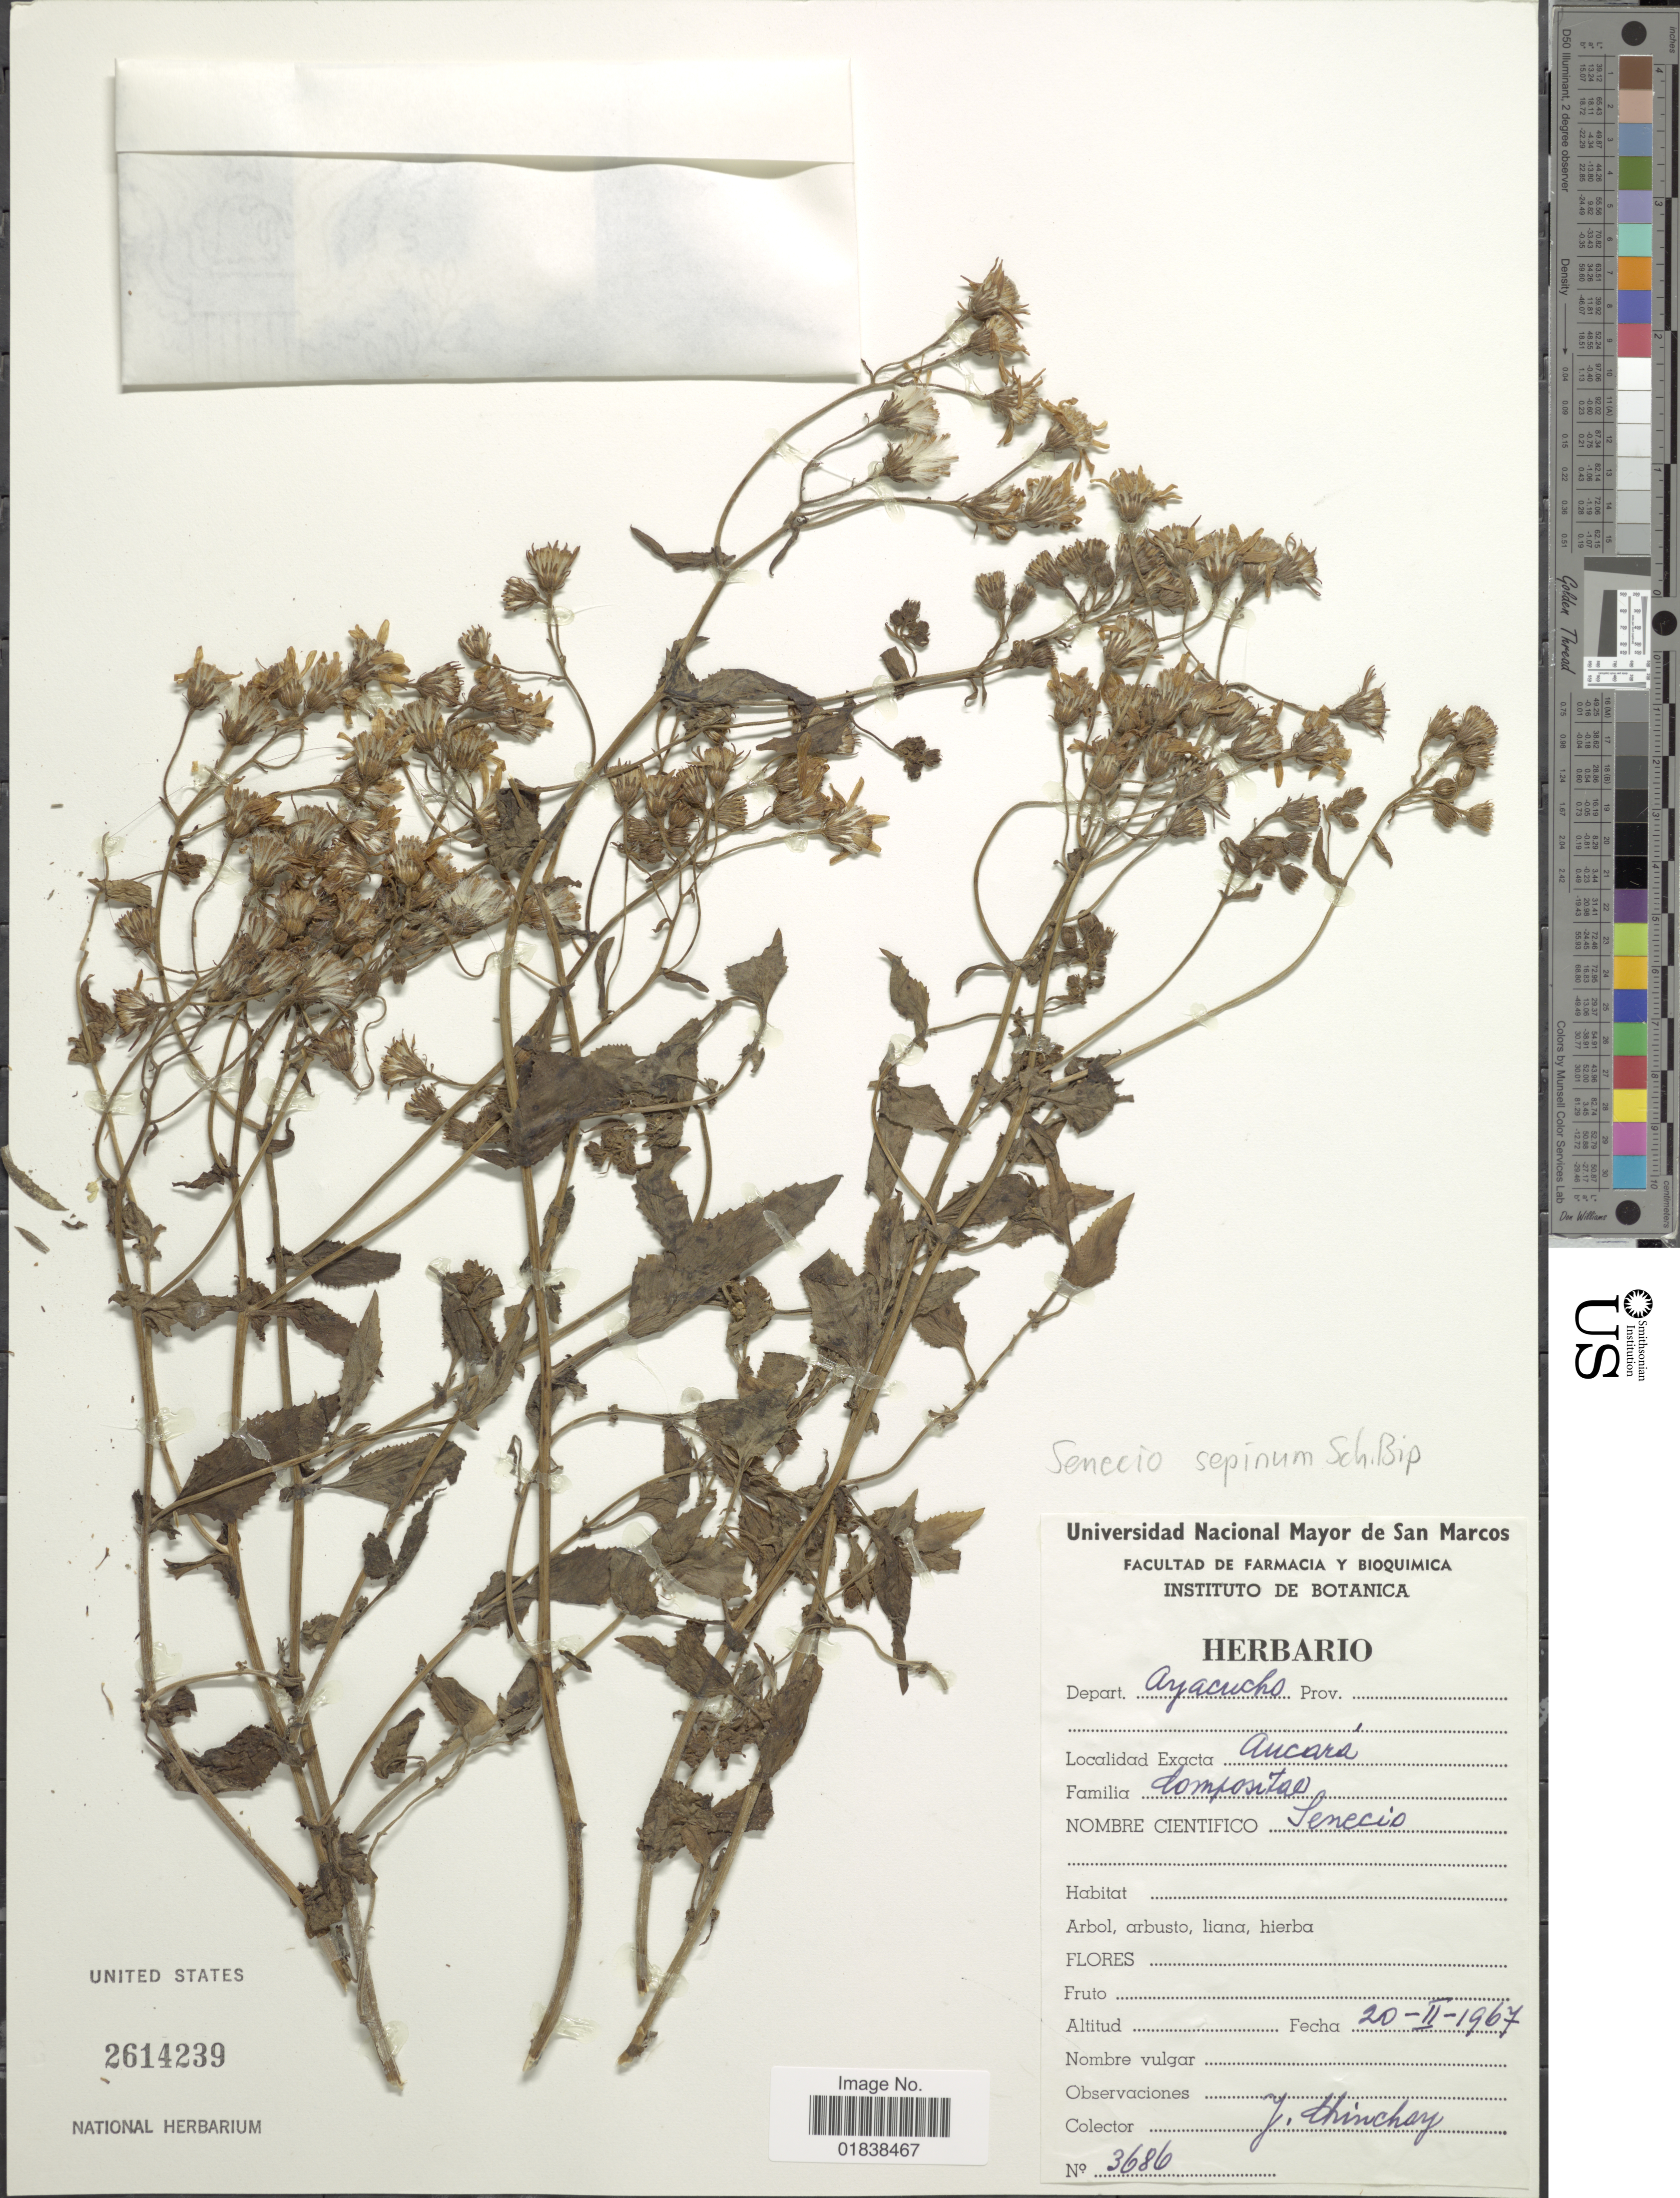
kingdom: Plantae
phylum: Tracheophyta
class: Magnoliopsida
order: Asterales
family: Asteraceae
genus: Senecio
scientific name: Senecio sepium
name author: Sch. Bip. ex Rusby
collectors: J. Chinchay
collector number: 3686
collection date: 1967-02-20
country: Peru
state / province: Ayacucho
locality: Aucara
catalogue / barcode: US 2614239